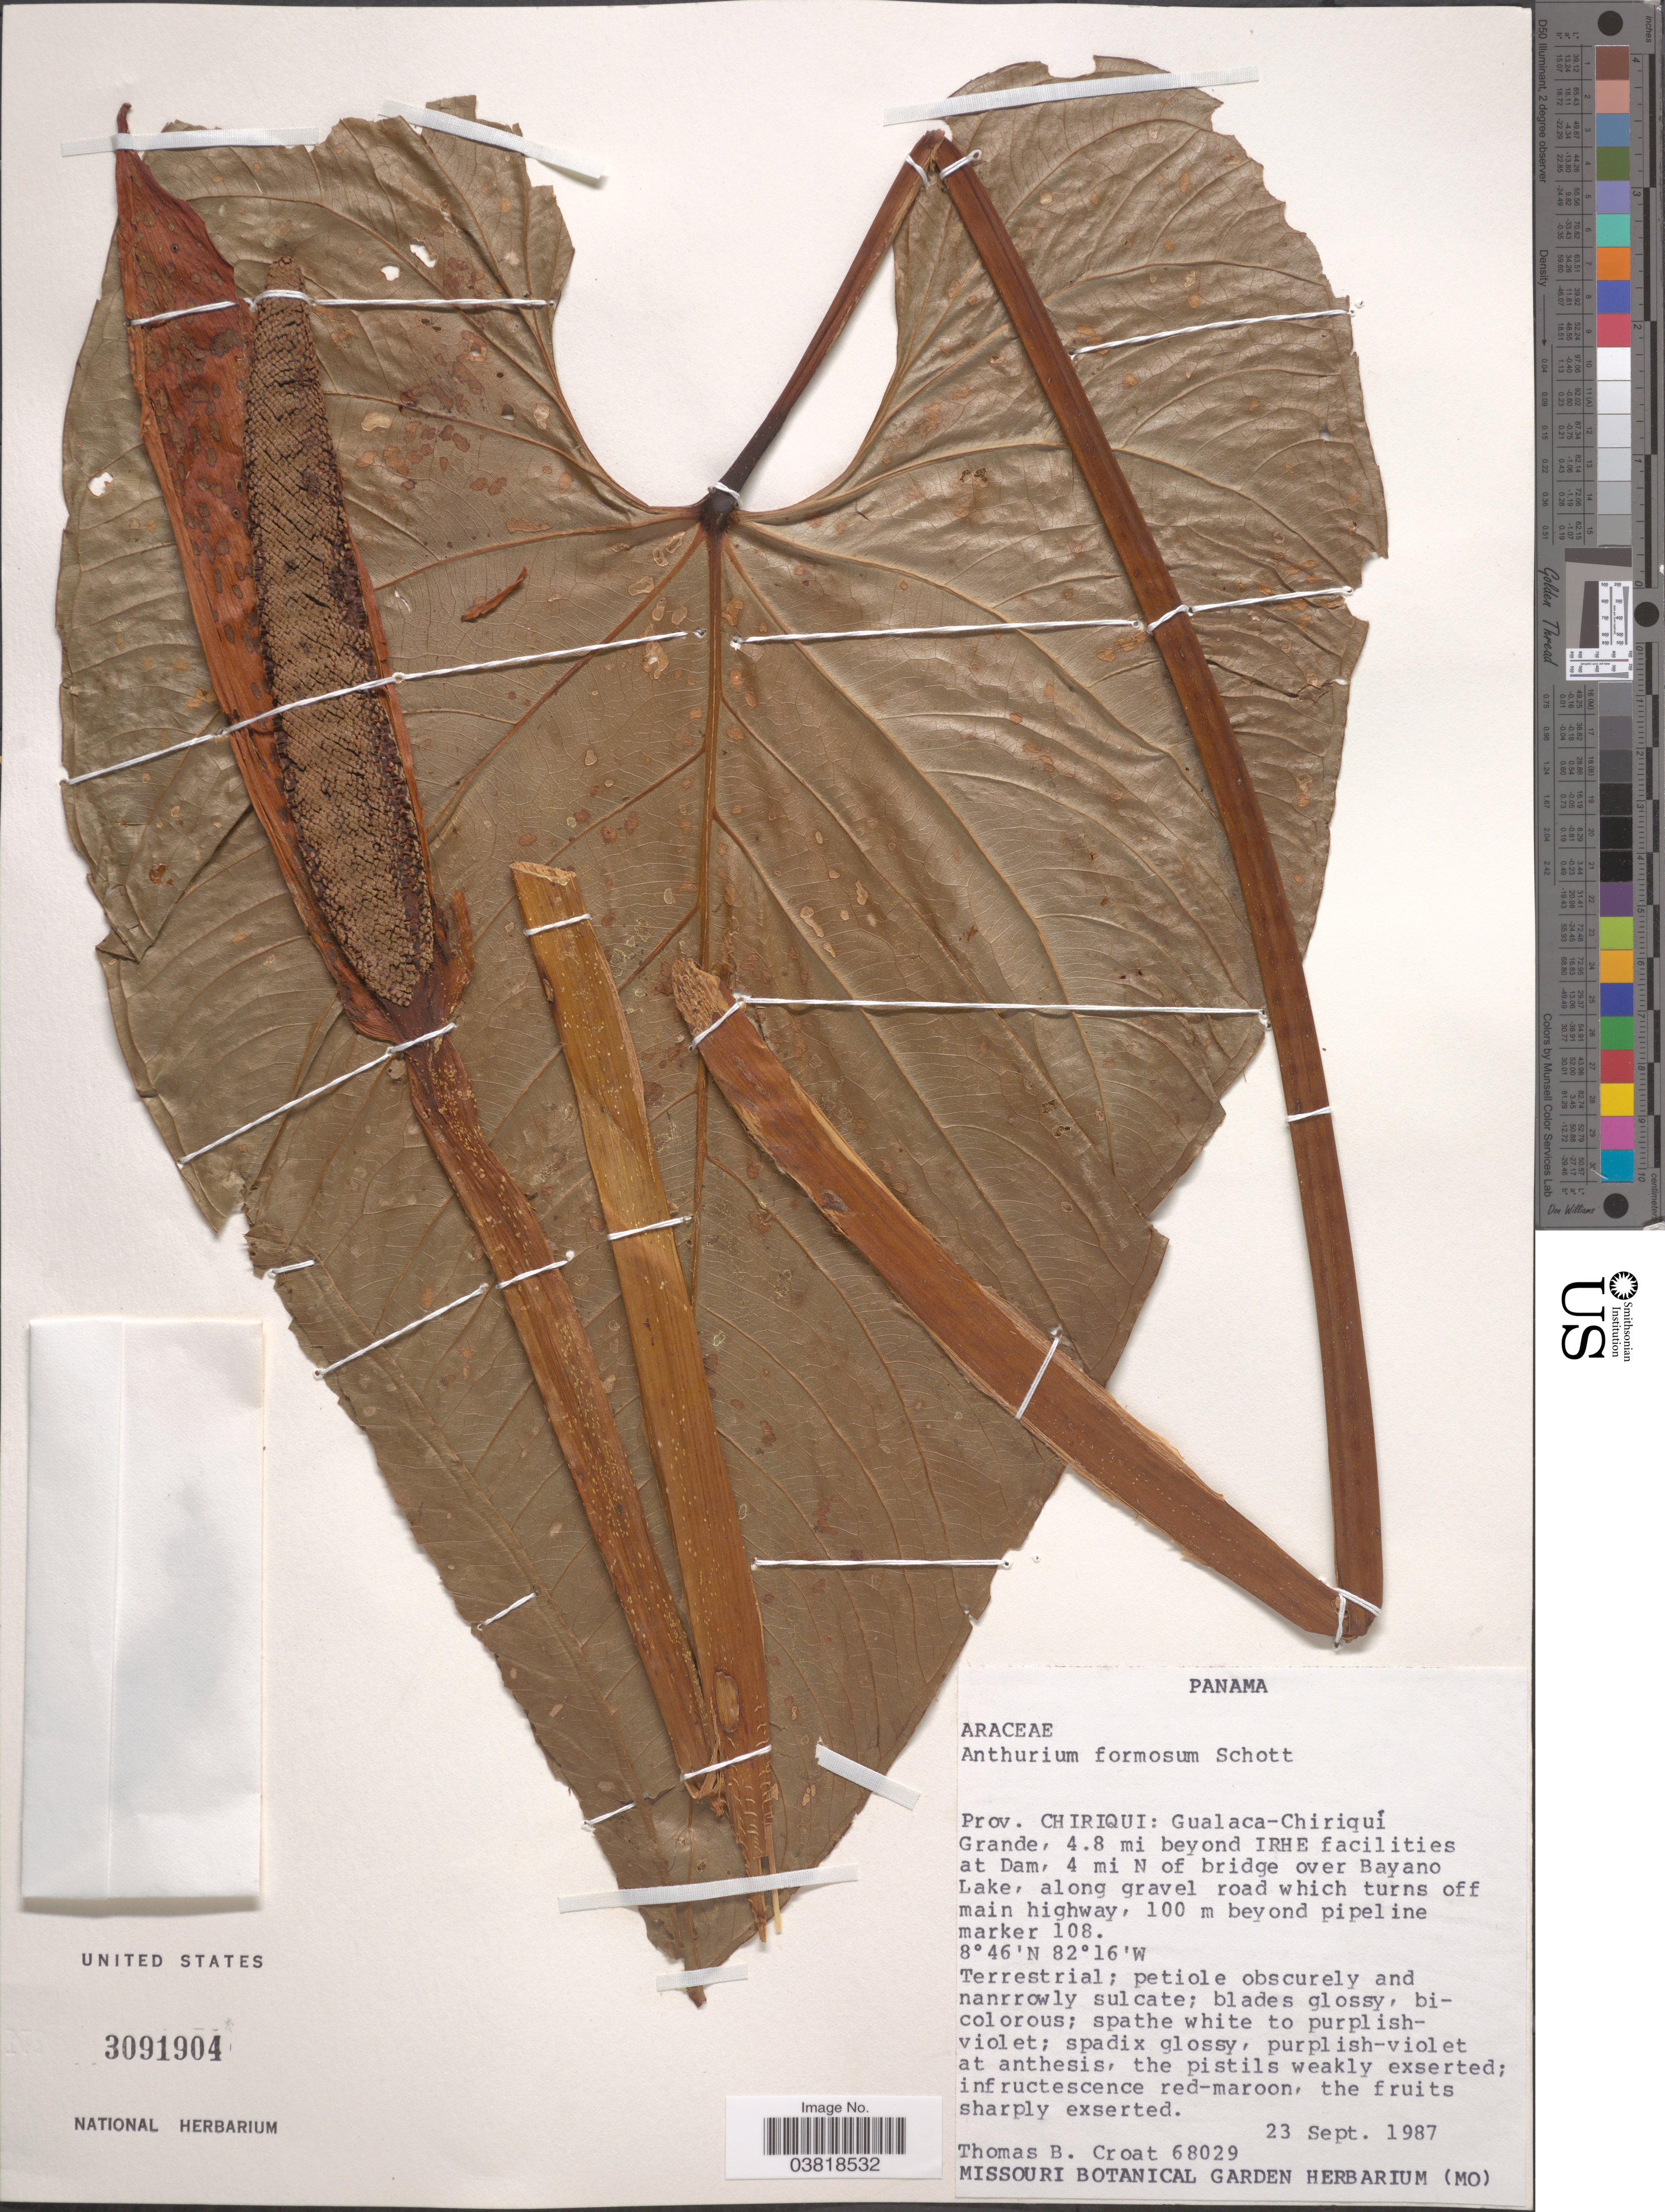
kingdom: Plantae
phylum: Tracheophyta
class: Liliopsida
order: Alismatales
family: Araceae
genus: Anthurium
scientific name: Anthurium formosum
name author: Schott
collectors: T. B. Croat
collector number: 68029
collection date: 1987-09-23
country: Panama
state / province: Chiriqui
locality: Gualaca-Chiriquí Grande, 4.8 mi beyond IRHE facilities at Dam, 4 mi N of bridge over Bayano Lake, along gravel road which turns off main highway.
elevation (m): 100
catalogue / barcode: US 3091904